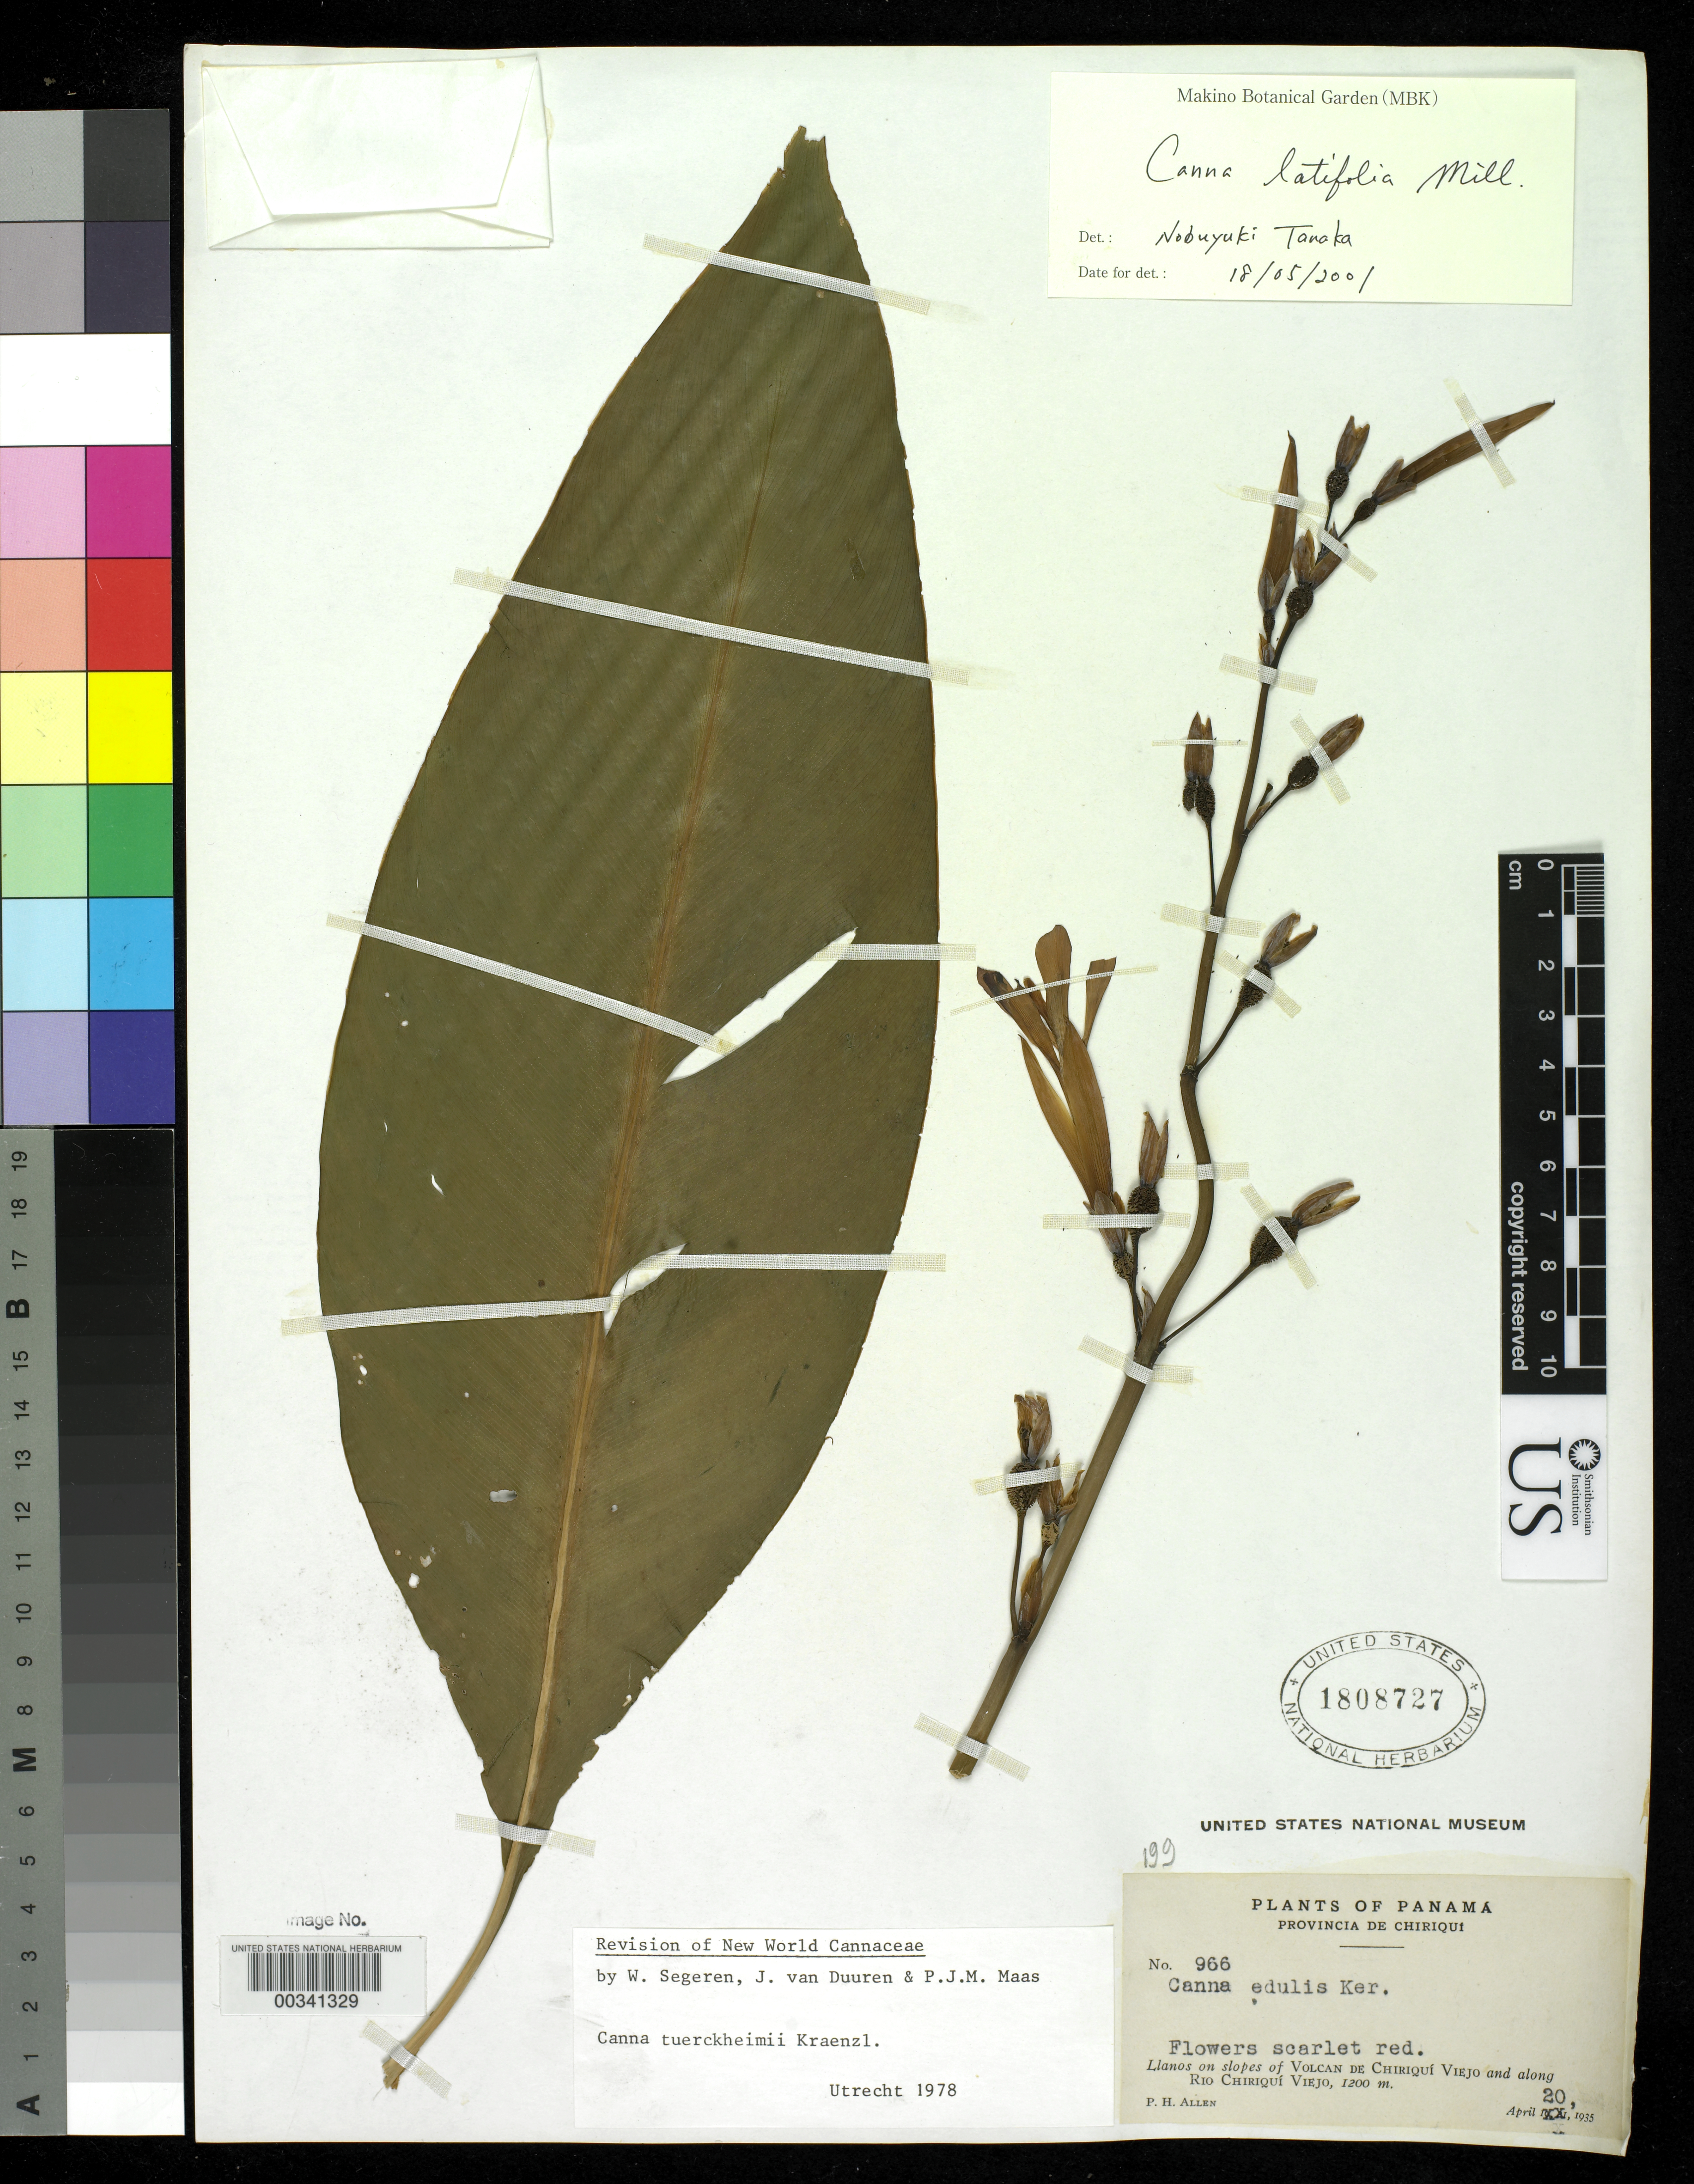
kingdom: Plantae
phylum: Tracheophyta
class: Liliopsida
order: Zingiberales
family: Cannaceae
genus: Canna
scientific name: Canna latifolia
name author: Mill.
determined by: Tanaka, Noriyuki, Teikyo University (JAPAN)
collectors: P. H. Allen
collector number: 966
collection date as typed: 20 Apr 1935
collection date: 1935-04-20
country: Panama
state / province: Chiriquí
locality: Llanos on slopes of Volcan de Chiriquí Viejo and along Rio Chiriqui Viejo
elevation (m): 1200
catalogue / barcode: US 1808727